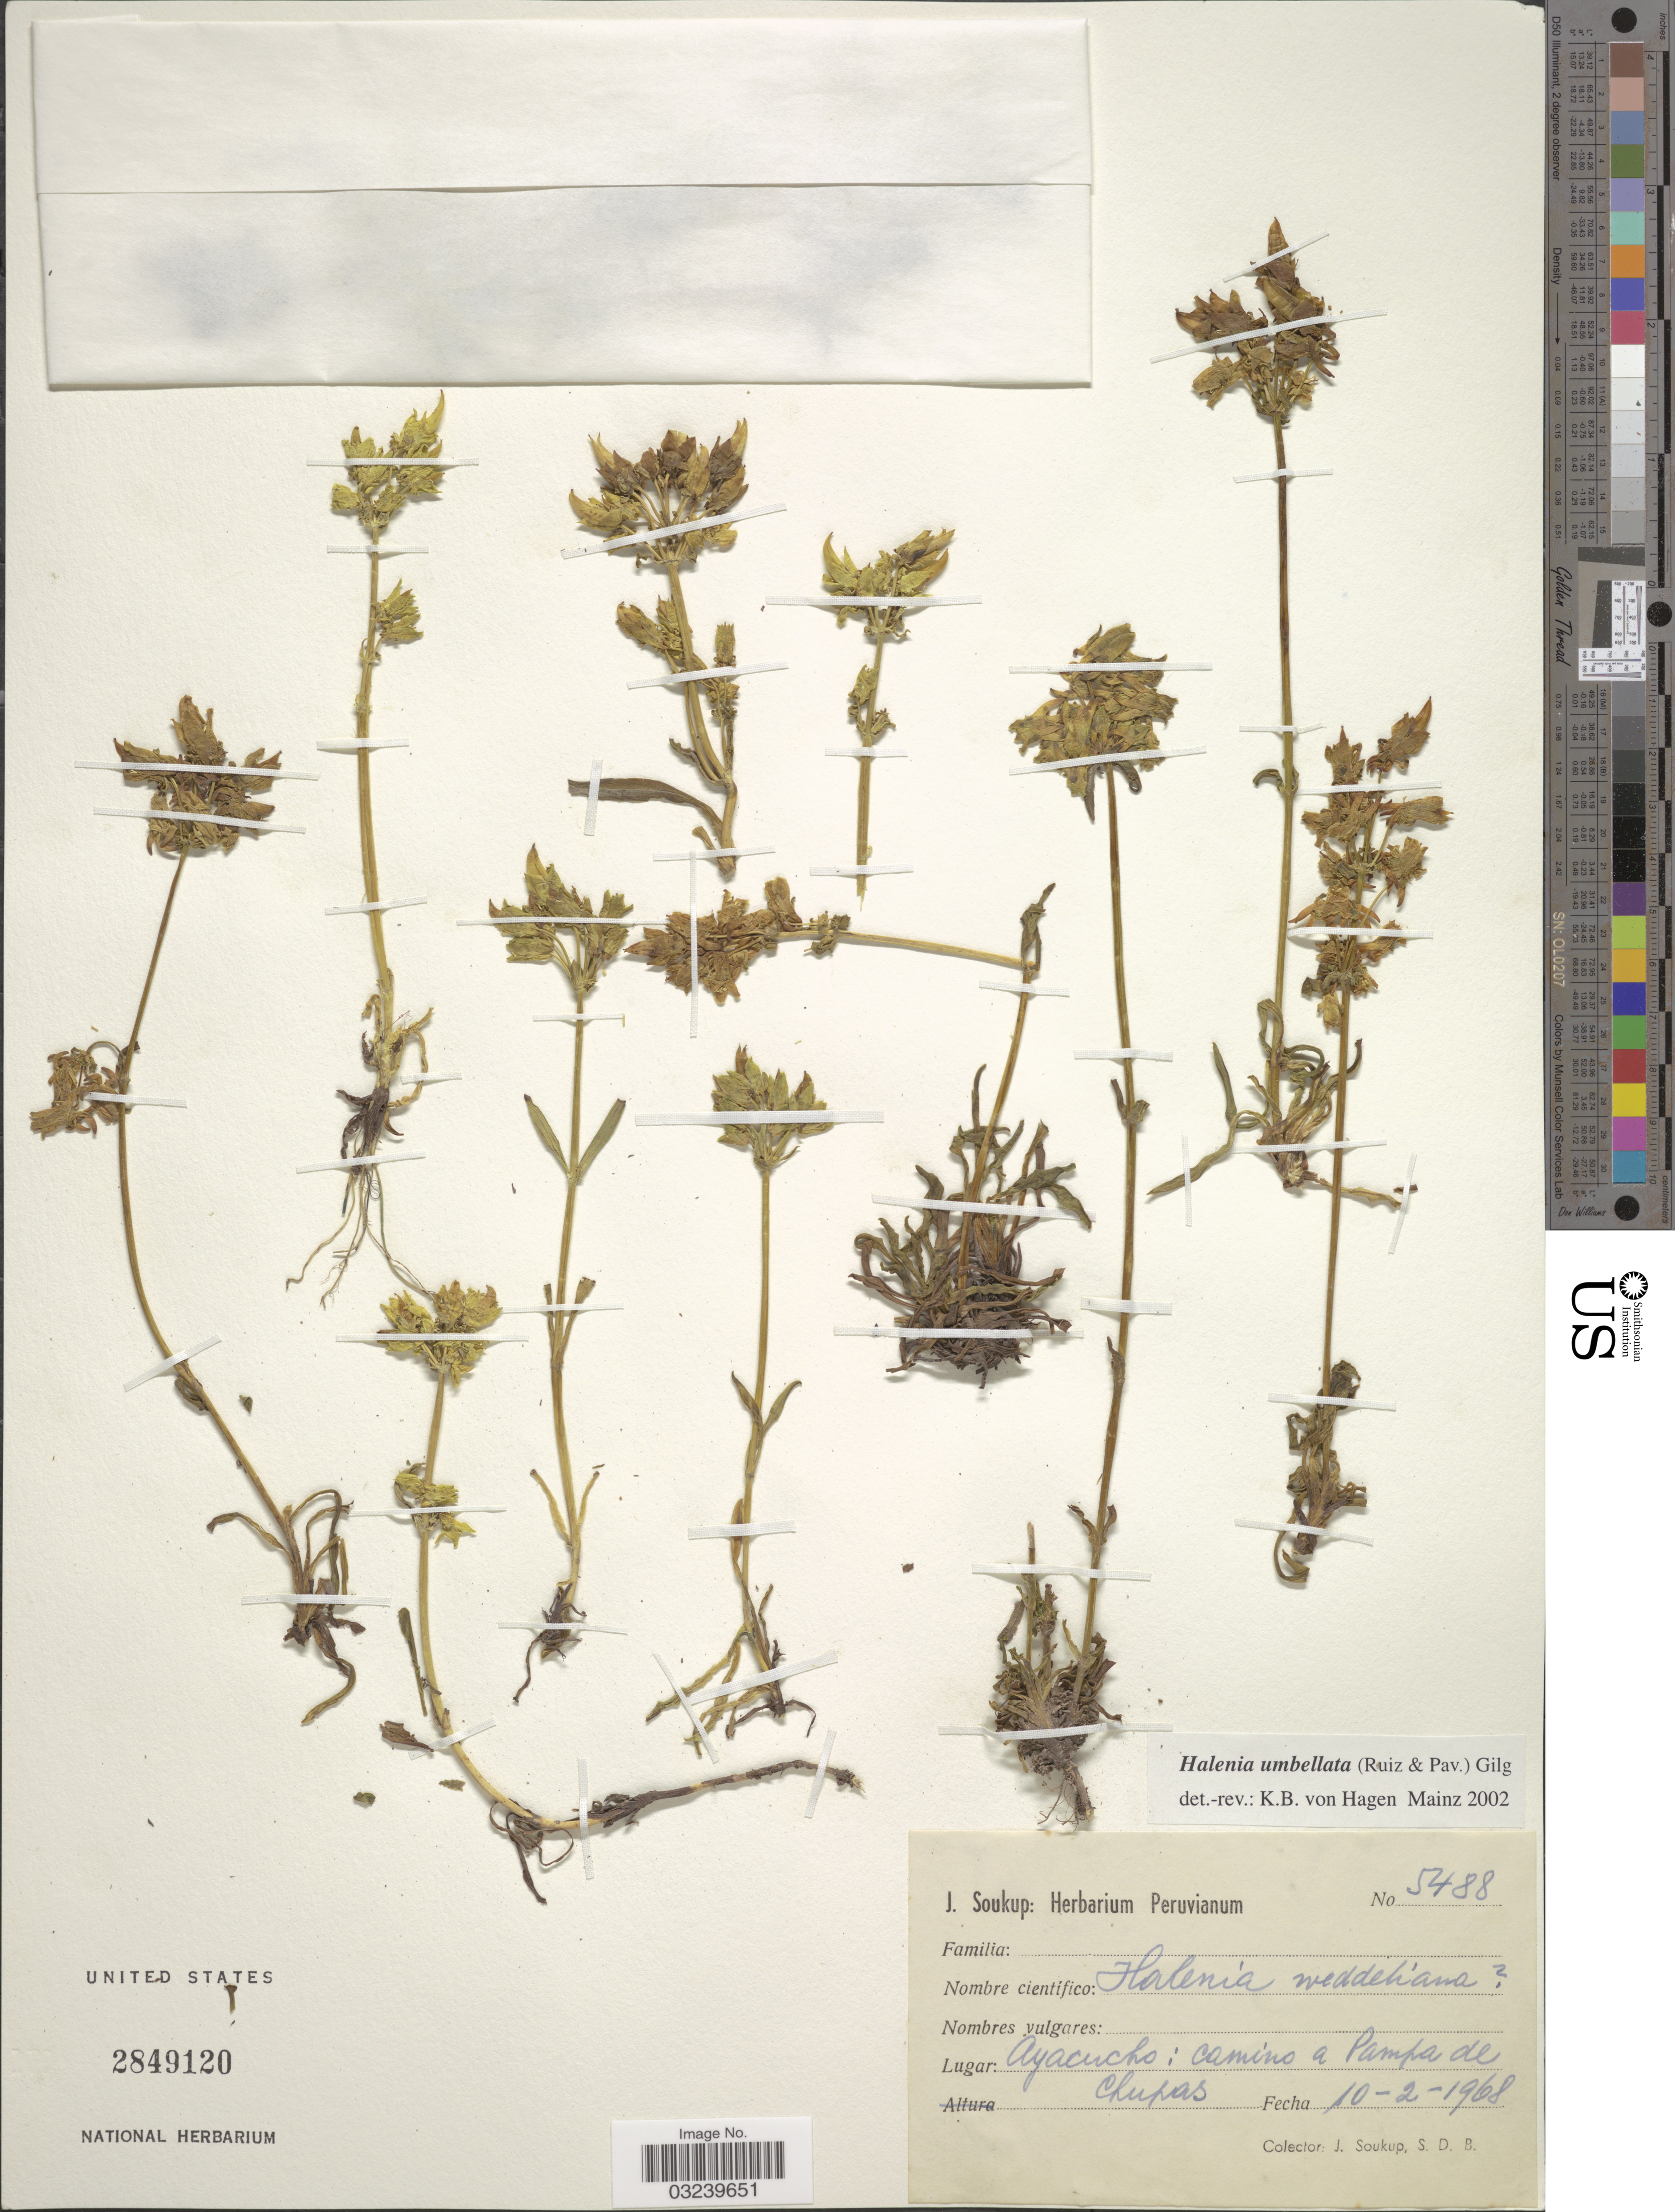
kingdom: Plantae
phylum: Tracheophyta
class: Magnoliopsida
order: Gentianales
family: Gentianaceae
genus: Halenia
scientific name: Halenia umbellata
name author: (Ruiz & Pav.) Gilg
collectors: J. Soukup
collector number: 5488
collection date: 1968-02-10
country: Peru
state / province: Ayacucho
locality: Ayacucho: camino a Pampa de Chupas.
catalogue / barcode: US 2849120